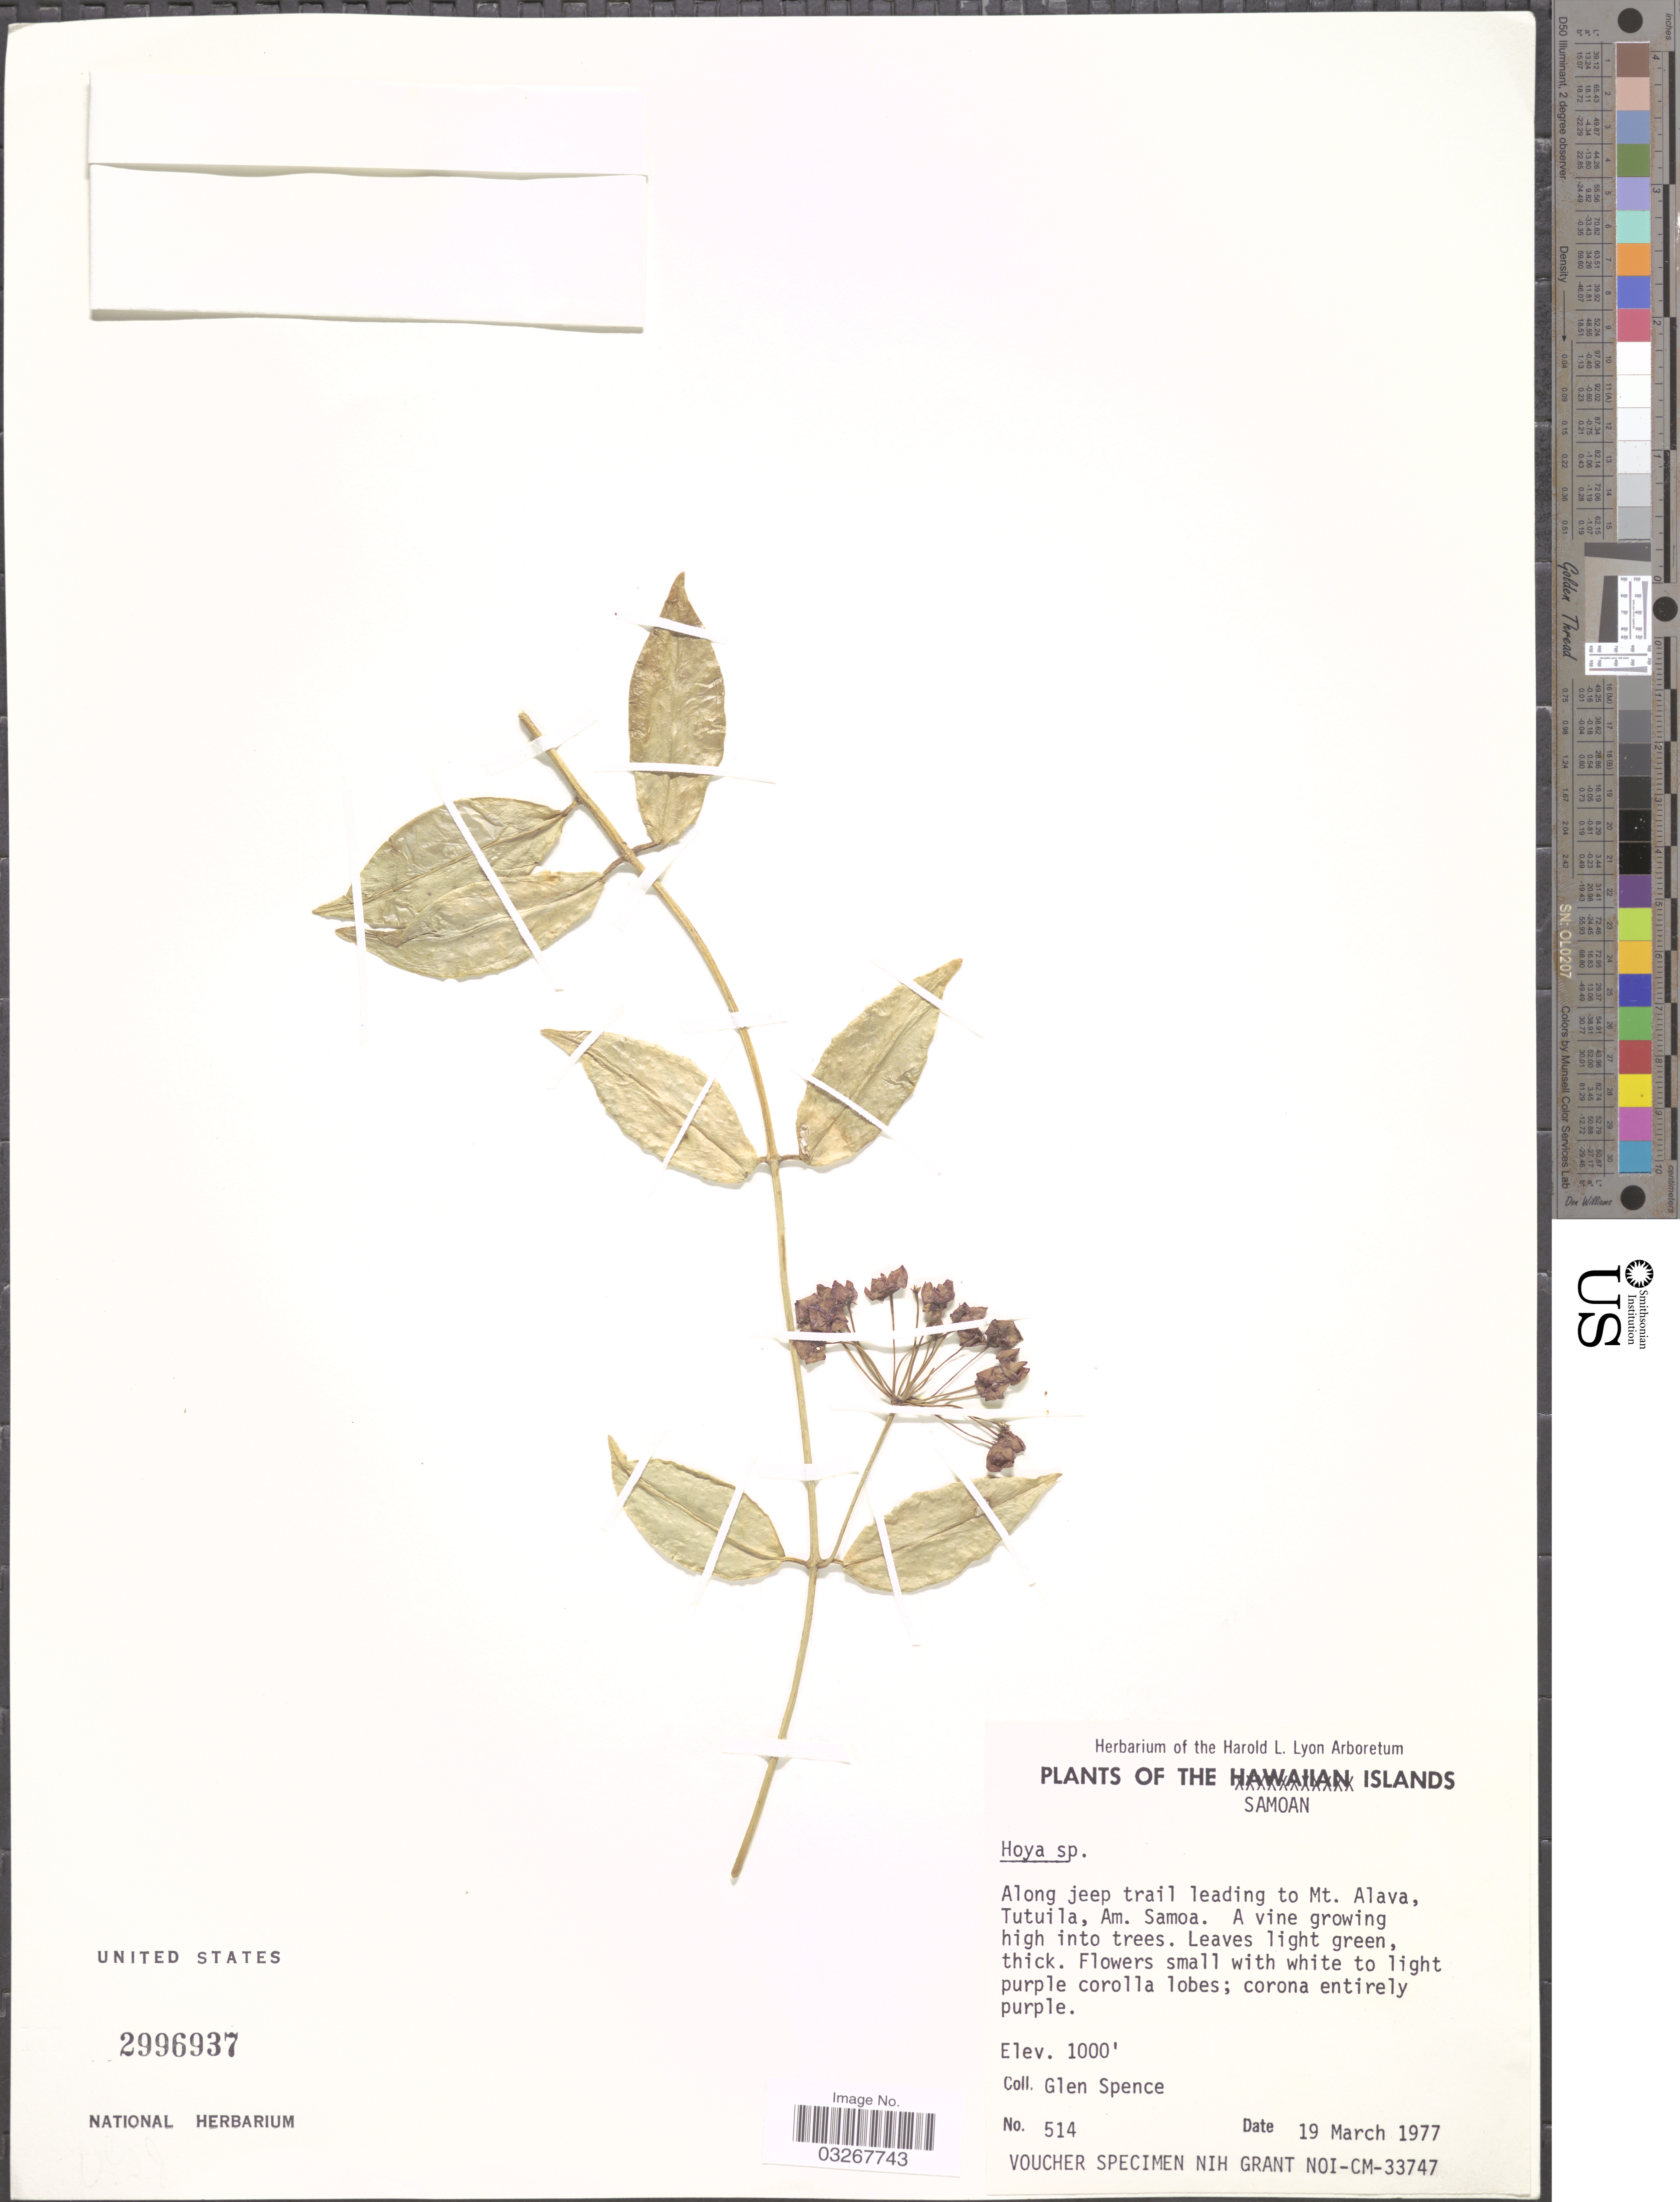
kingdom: Plantae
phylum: Tracheophyta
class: Magnoliopsida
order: Gentianales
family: Apocynaceae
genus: Hoya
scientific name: Hoya sp.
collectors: G. Spence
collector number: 514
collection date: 1977-03-19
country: American Samoa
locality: The Samoan Islands. Along jeep trail leading to Mt. Alava, Tutuila, Am. Samoa.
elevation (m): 305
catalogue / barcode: US 2996937